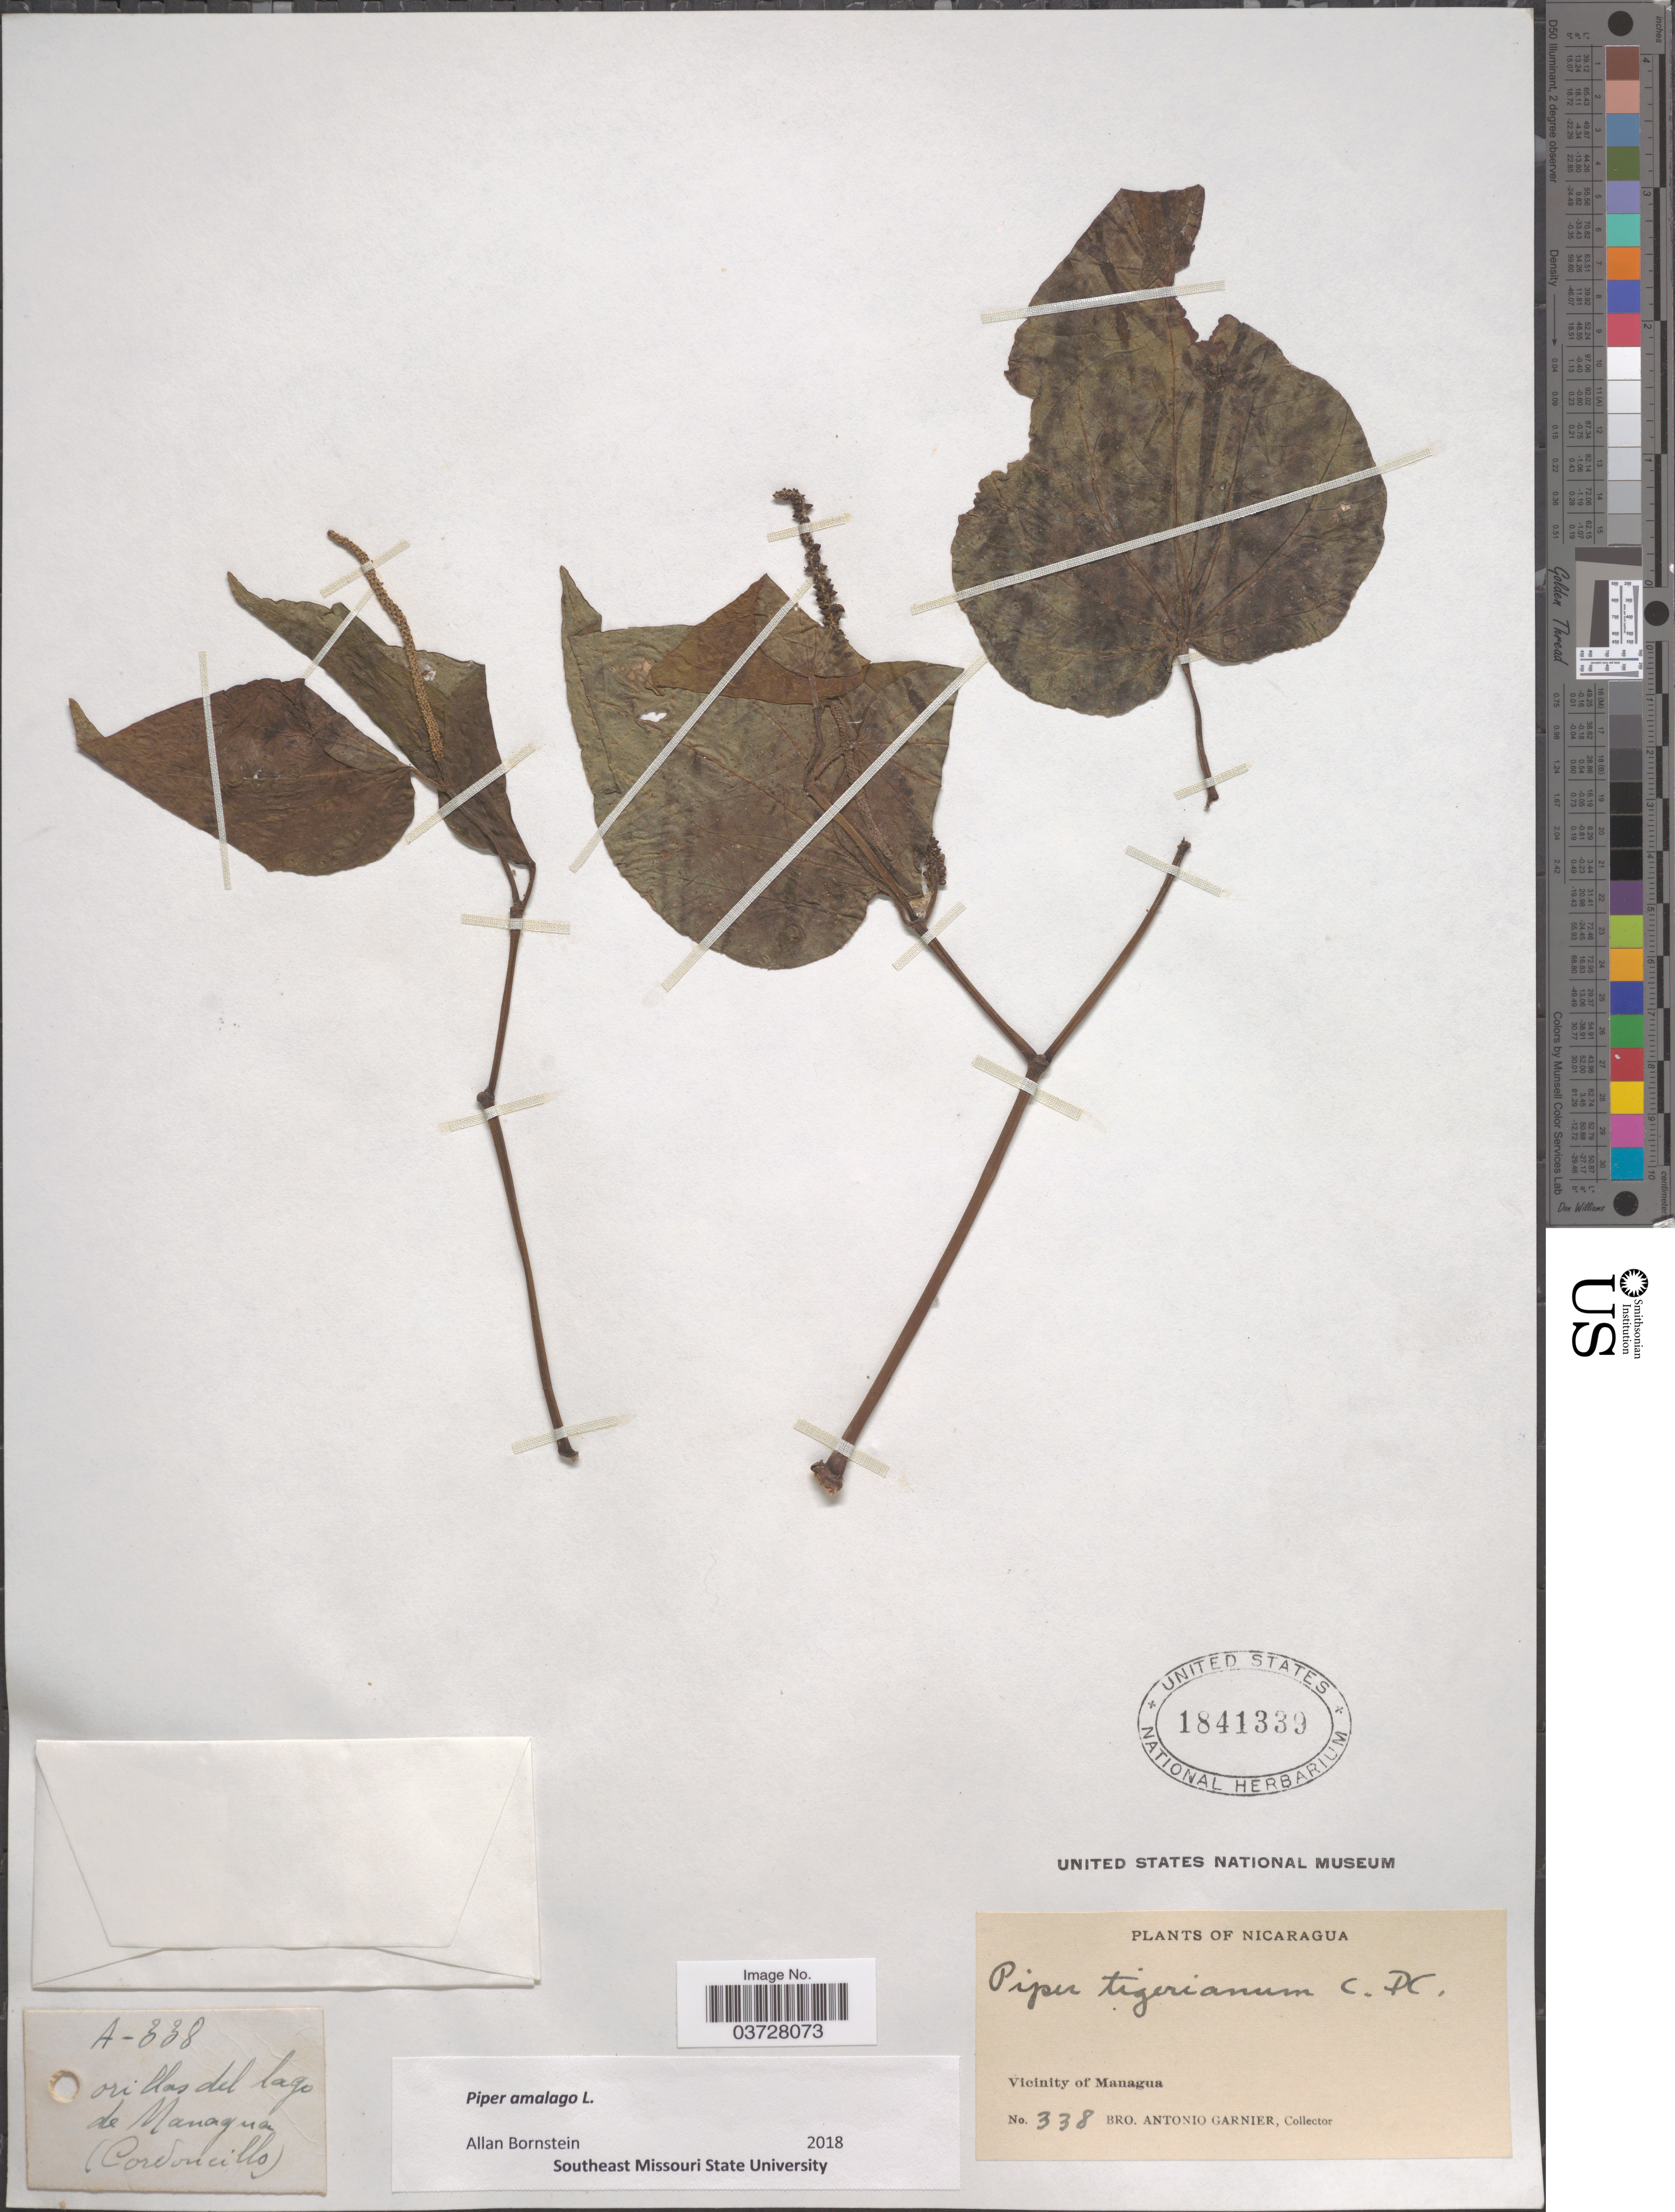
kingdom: Plantae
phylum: Tracheophyta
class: Magnoliopsida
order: Piperales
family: Piperaceae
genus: Piper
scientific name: Piper amalago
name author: L.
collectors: Bro. A. Garnier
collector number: A-340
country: Nicaragua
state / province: Managua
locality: Orillas del lago de Managua. Vicinity of Managua.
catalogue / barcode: US 1841339